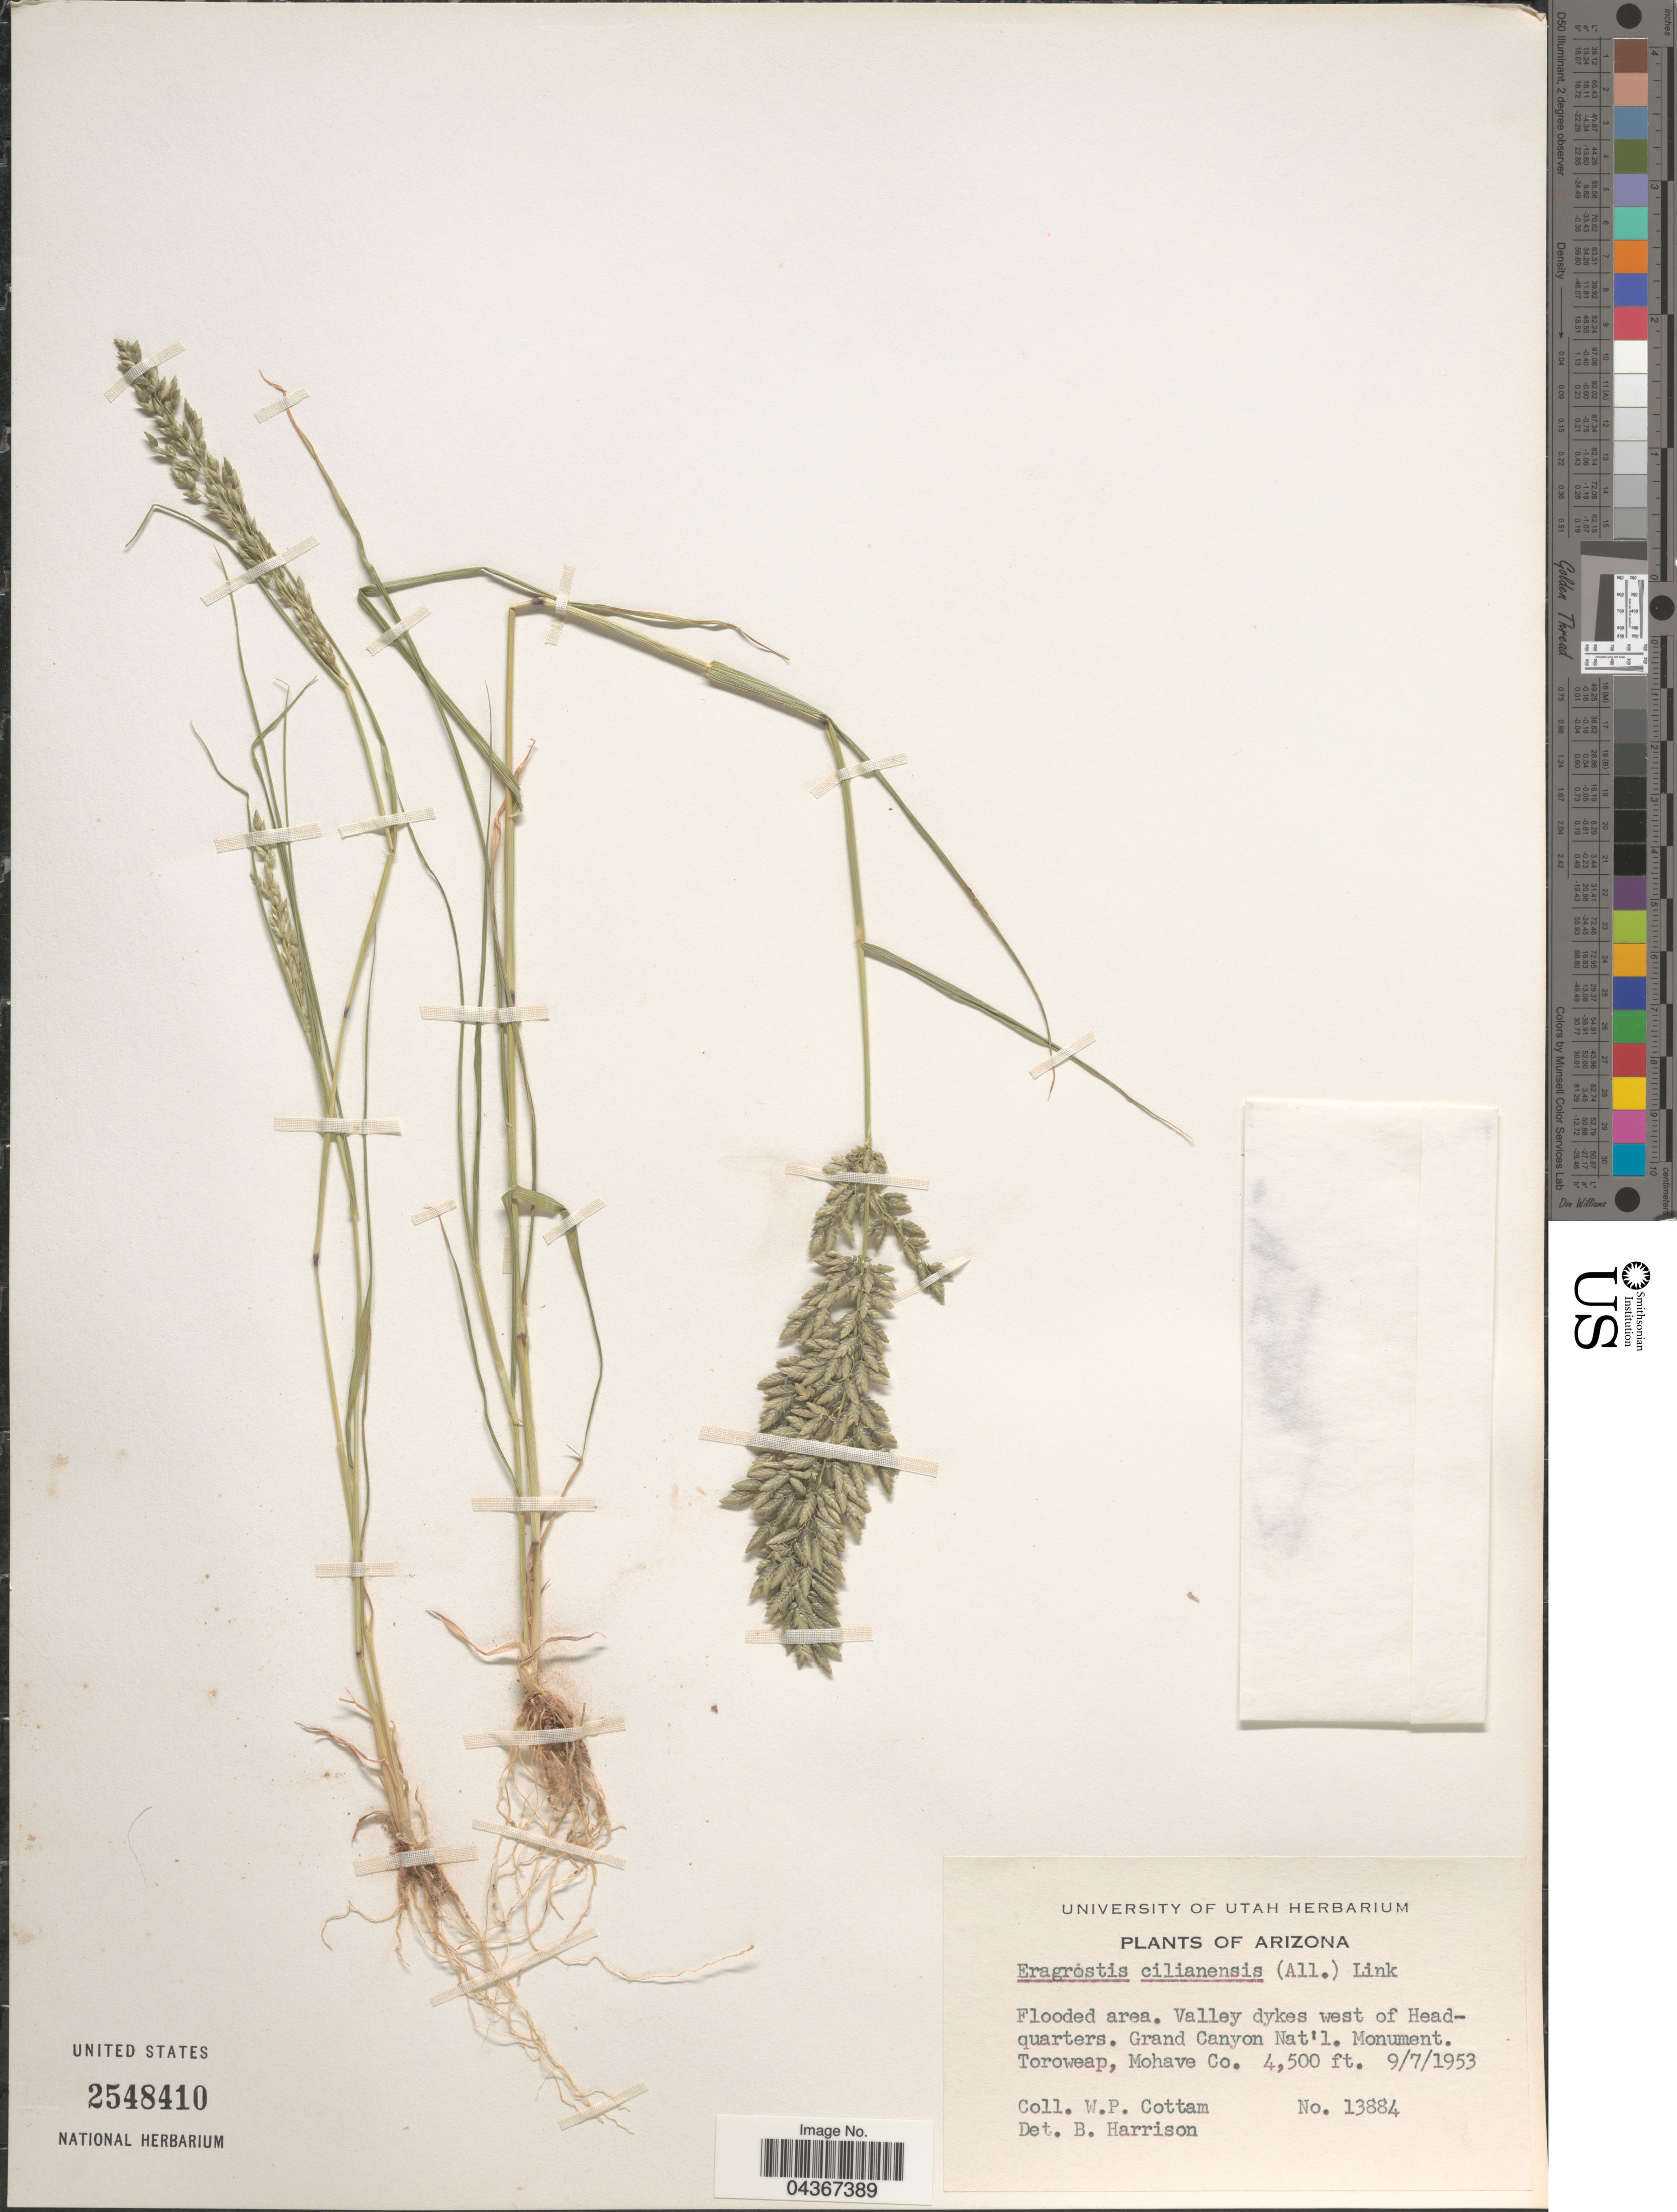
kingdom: Plantae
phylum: Tracheophyta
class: Liliopsida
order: Poales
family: Poaceae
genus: Eragrostis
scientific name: Eragrostis cilianensis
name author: (Bellardi) Vignolo ex Janch.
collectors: W. Cottam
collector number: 13884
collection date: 1953-09-07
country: United States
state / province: Arizona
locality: Flooded area. Valley dykes west of Headquarters. Grand Canyon Nat'l. Monument. Toroweap, Mohave Co.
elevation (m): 1372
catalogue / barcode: US 2548410